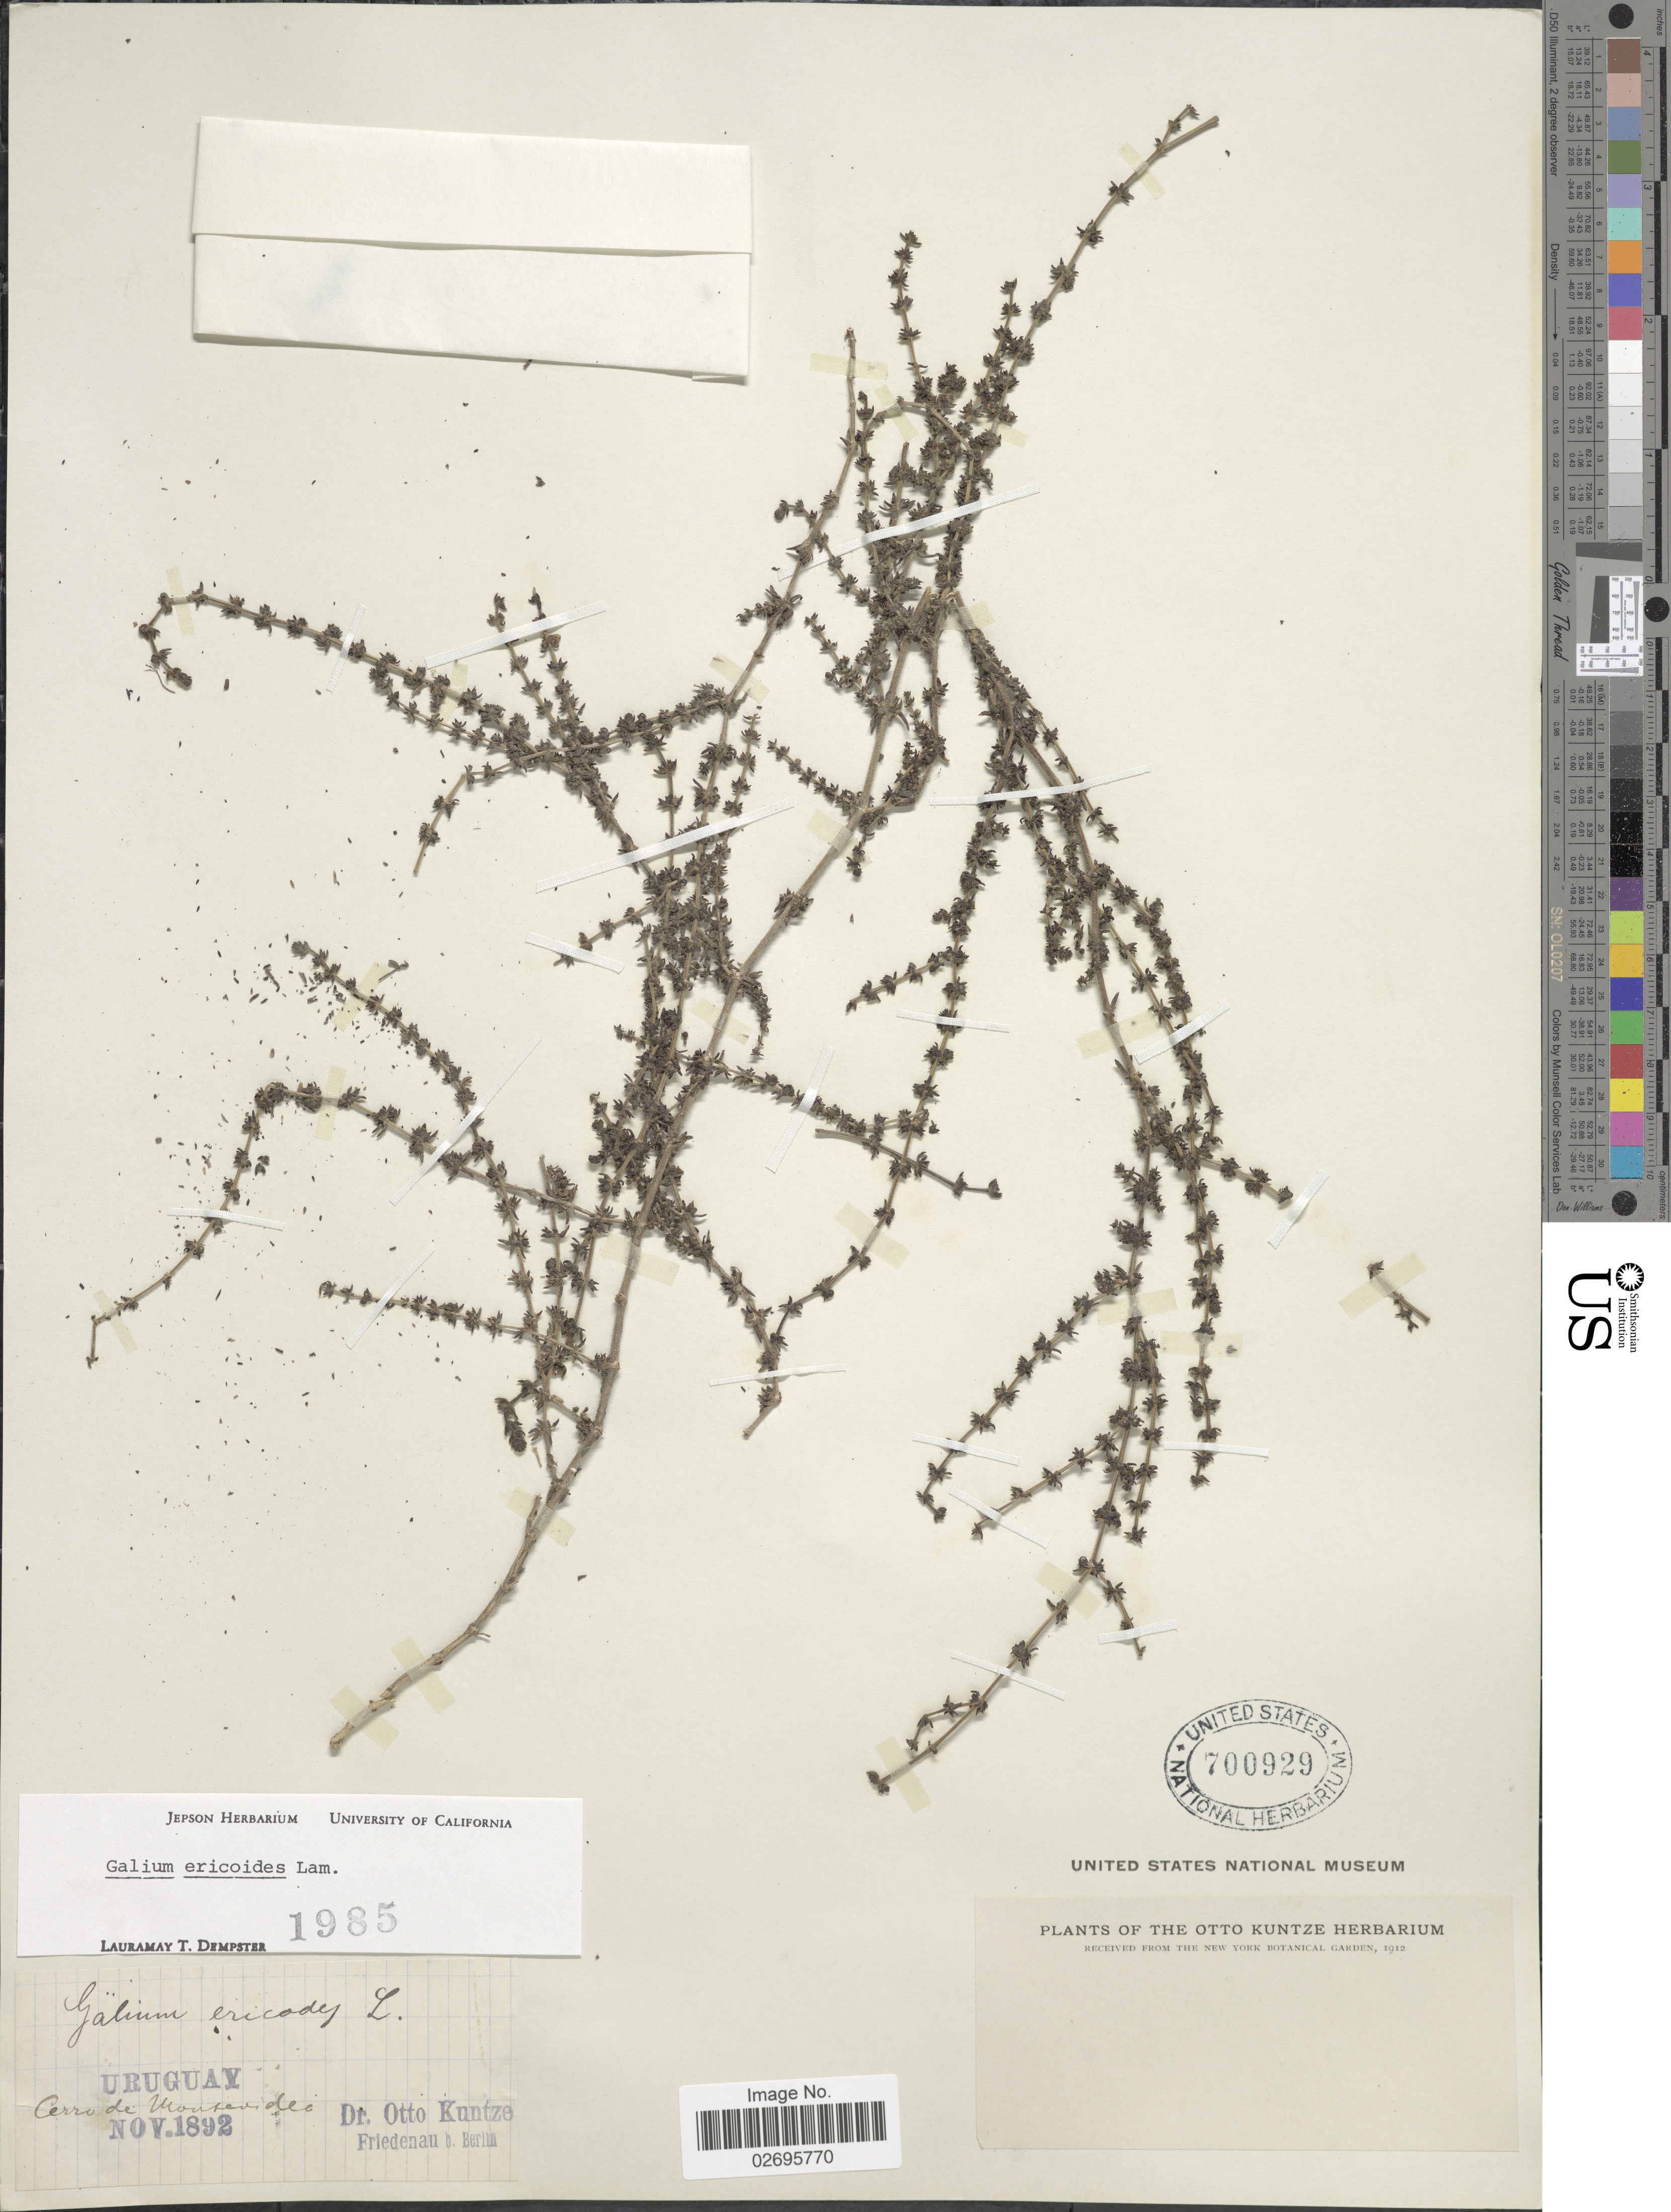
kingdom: Plantae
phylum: Tracheophyta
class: Magnoliopsida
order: Gentianales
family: Rubiaceae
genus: Galium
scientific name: Galium ericoides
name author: Lam.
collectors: C.E.O. Kuntze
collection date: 1892-11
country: Uruguay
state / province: Montevideo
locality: Cerro de Montevideo, Uruguay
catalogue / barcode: US 700929